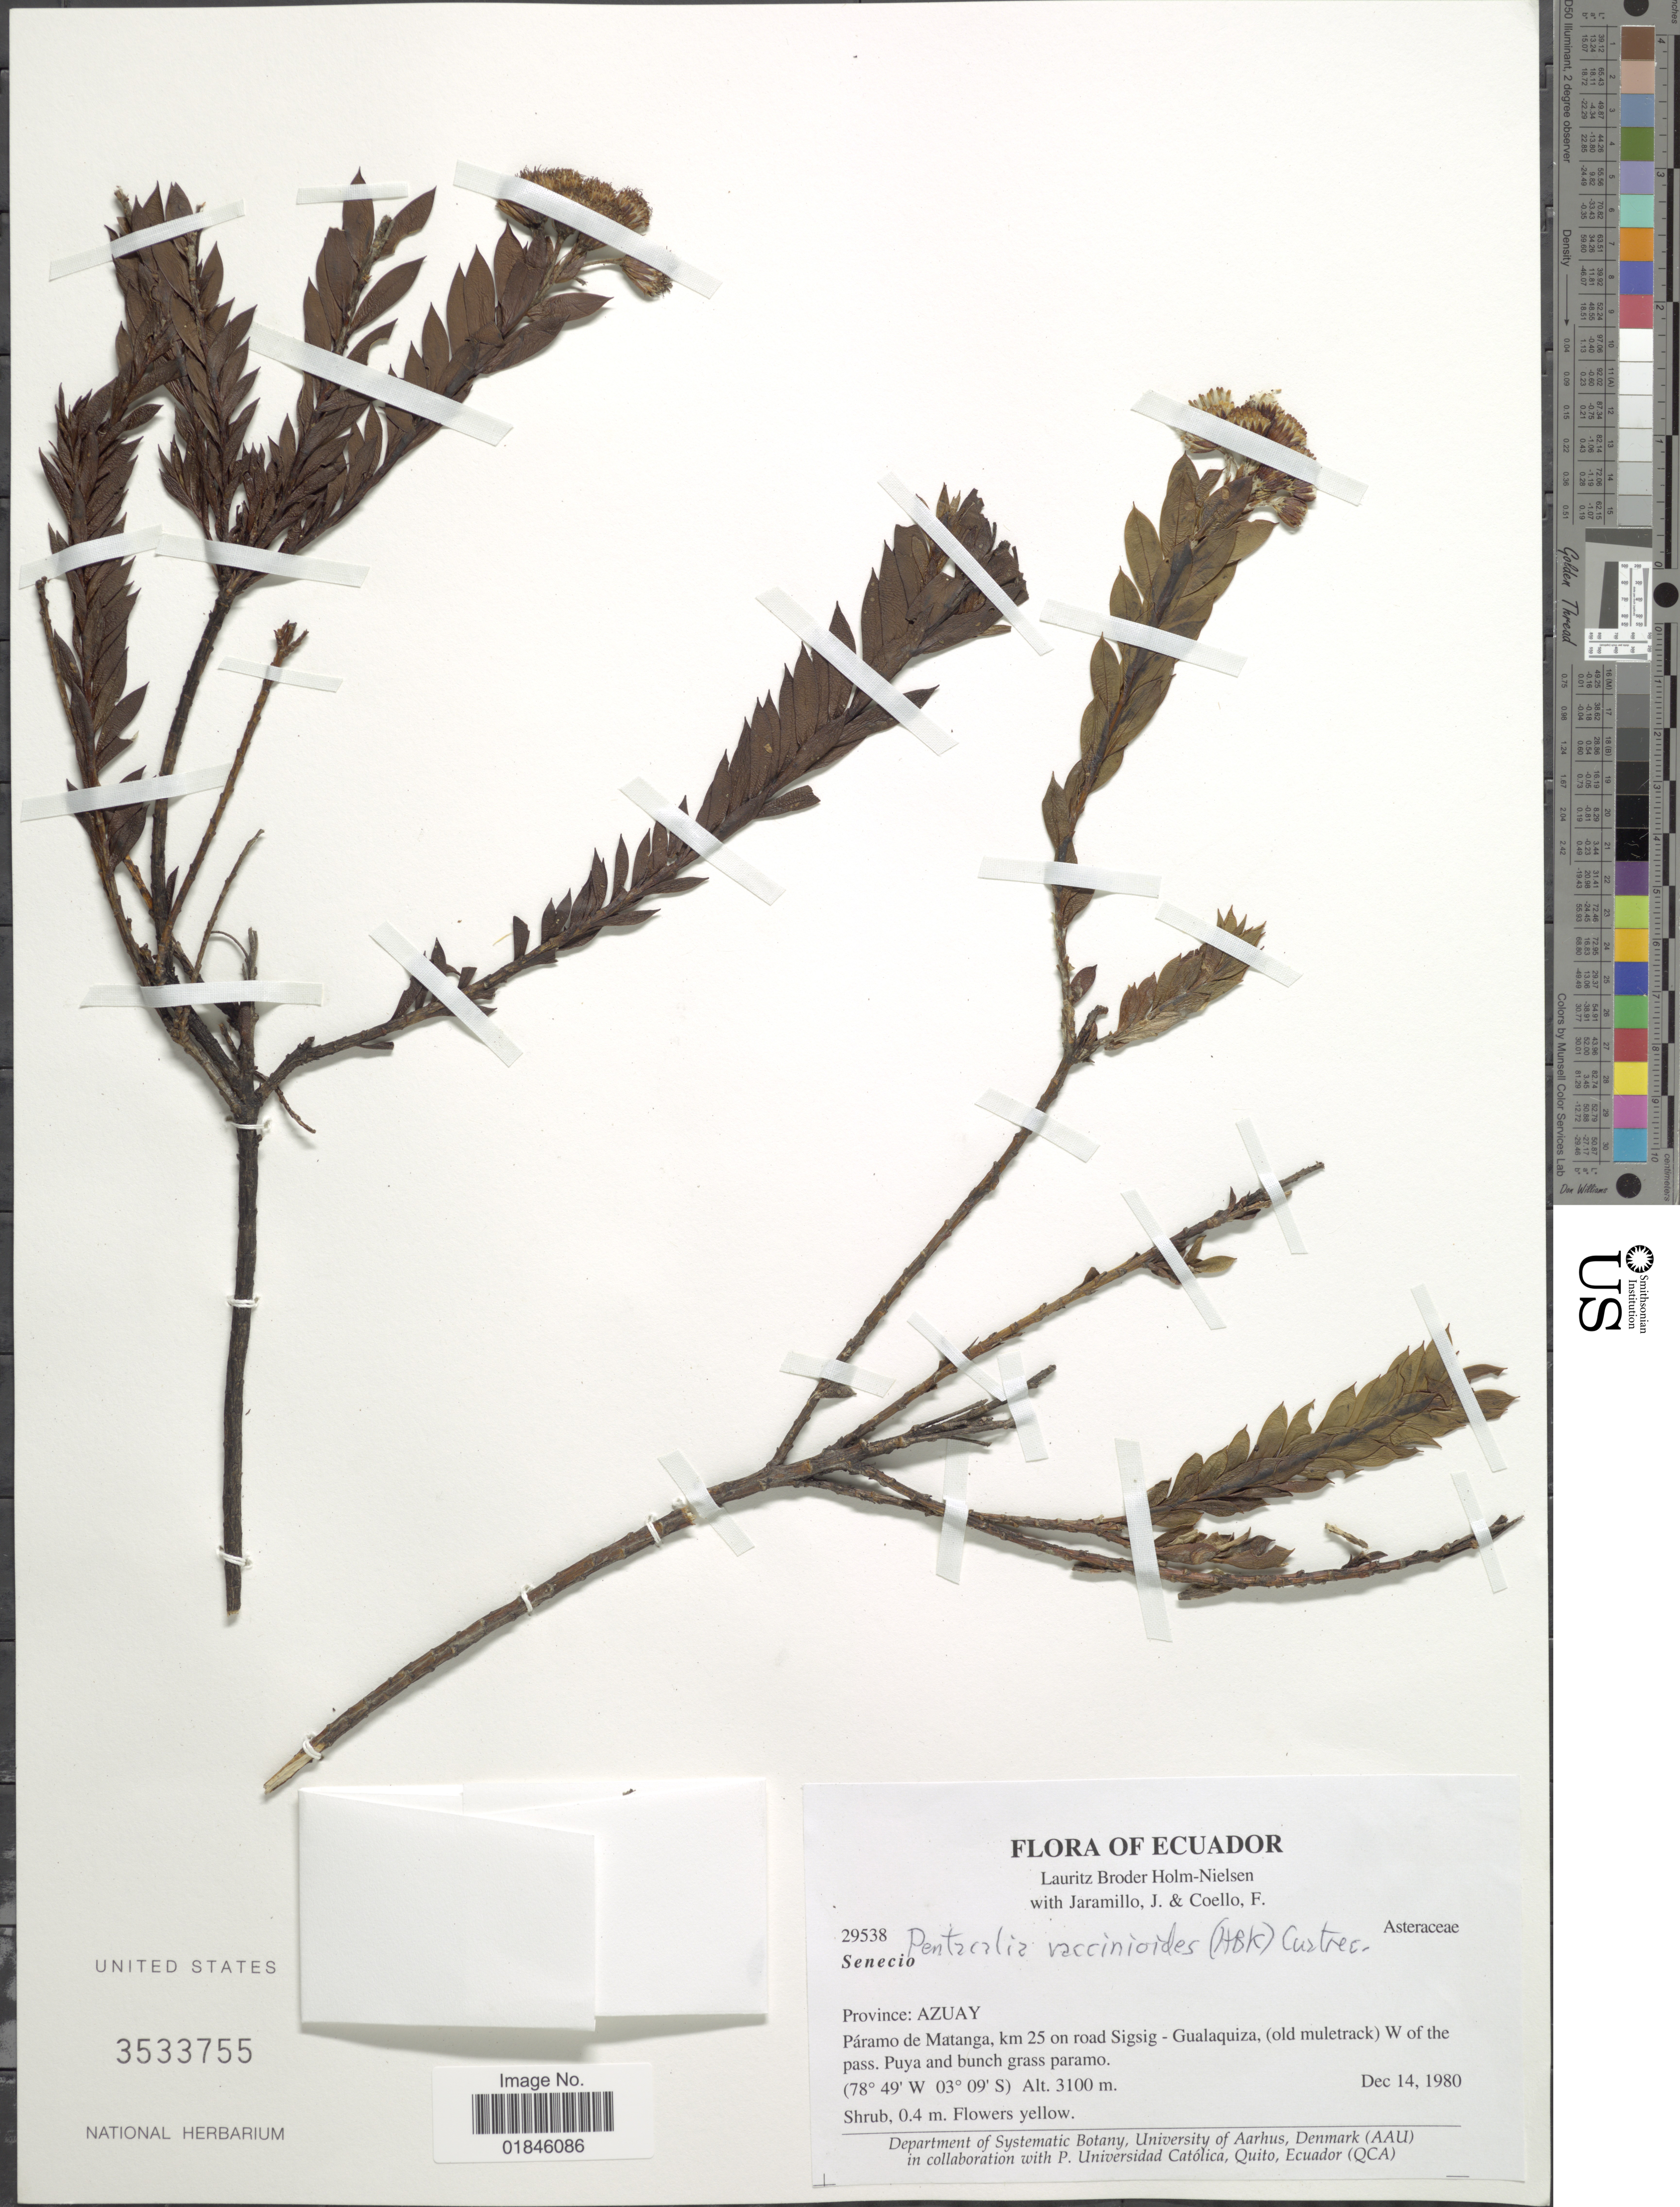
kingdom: Plantae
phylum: Tracheophyta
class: Magnoliopsida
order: Asterales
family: Asteraceae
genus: Pentacalia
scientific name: Pentacalia vaccinioides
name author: (Kunth) Cuatrec.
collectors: L. B. Holm-Nielsen, J. Jaramillo & F. Coello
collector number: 29538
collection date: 1980-12-14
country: Ecuador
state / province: Azuay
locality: Province: Azuay. Páramo de Matanga, km 25 on road Sigsig - Gualaquiza, (old muletrack) W of the pass.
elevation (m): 3100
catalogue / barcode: US 3533755